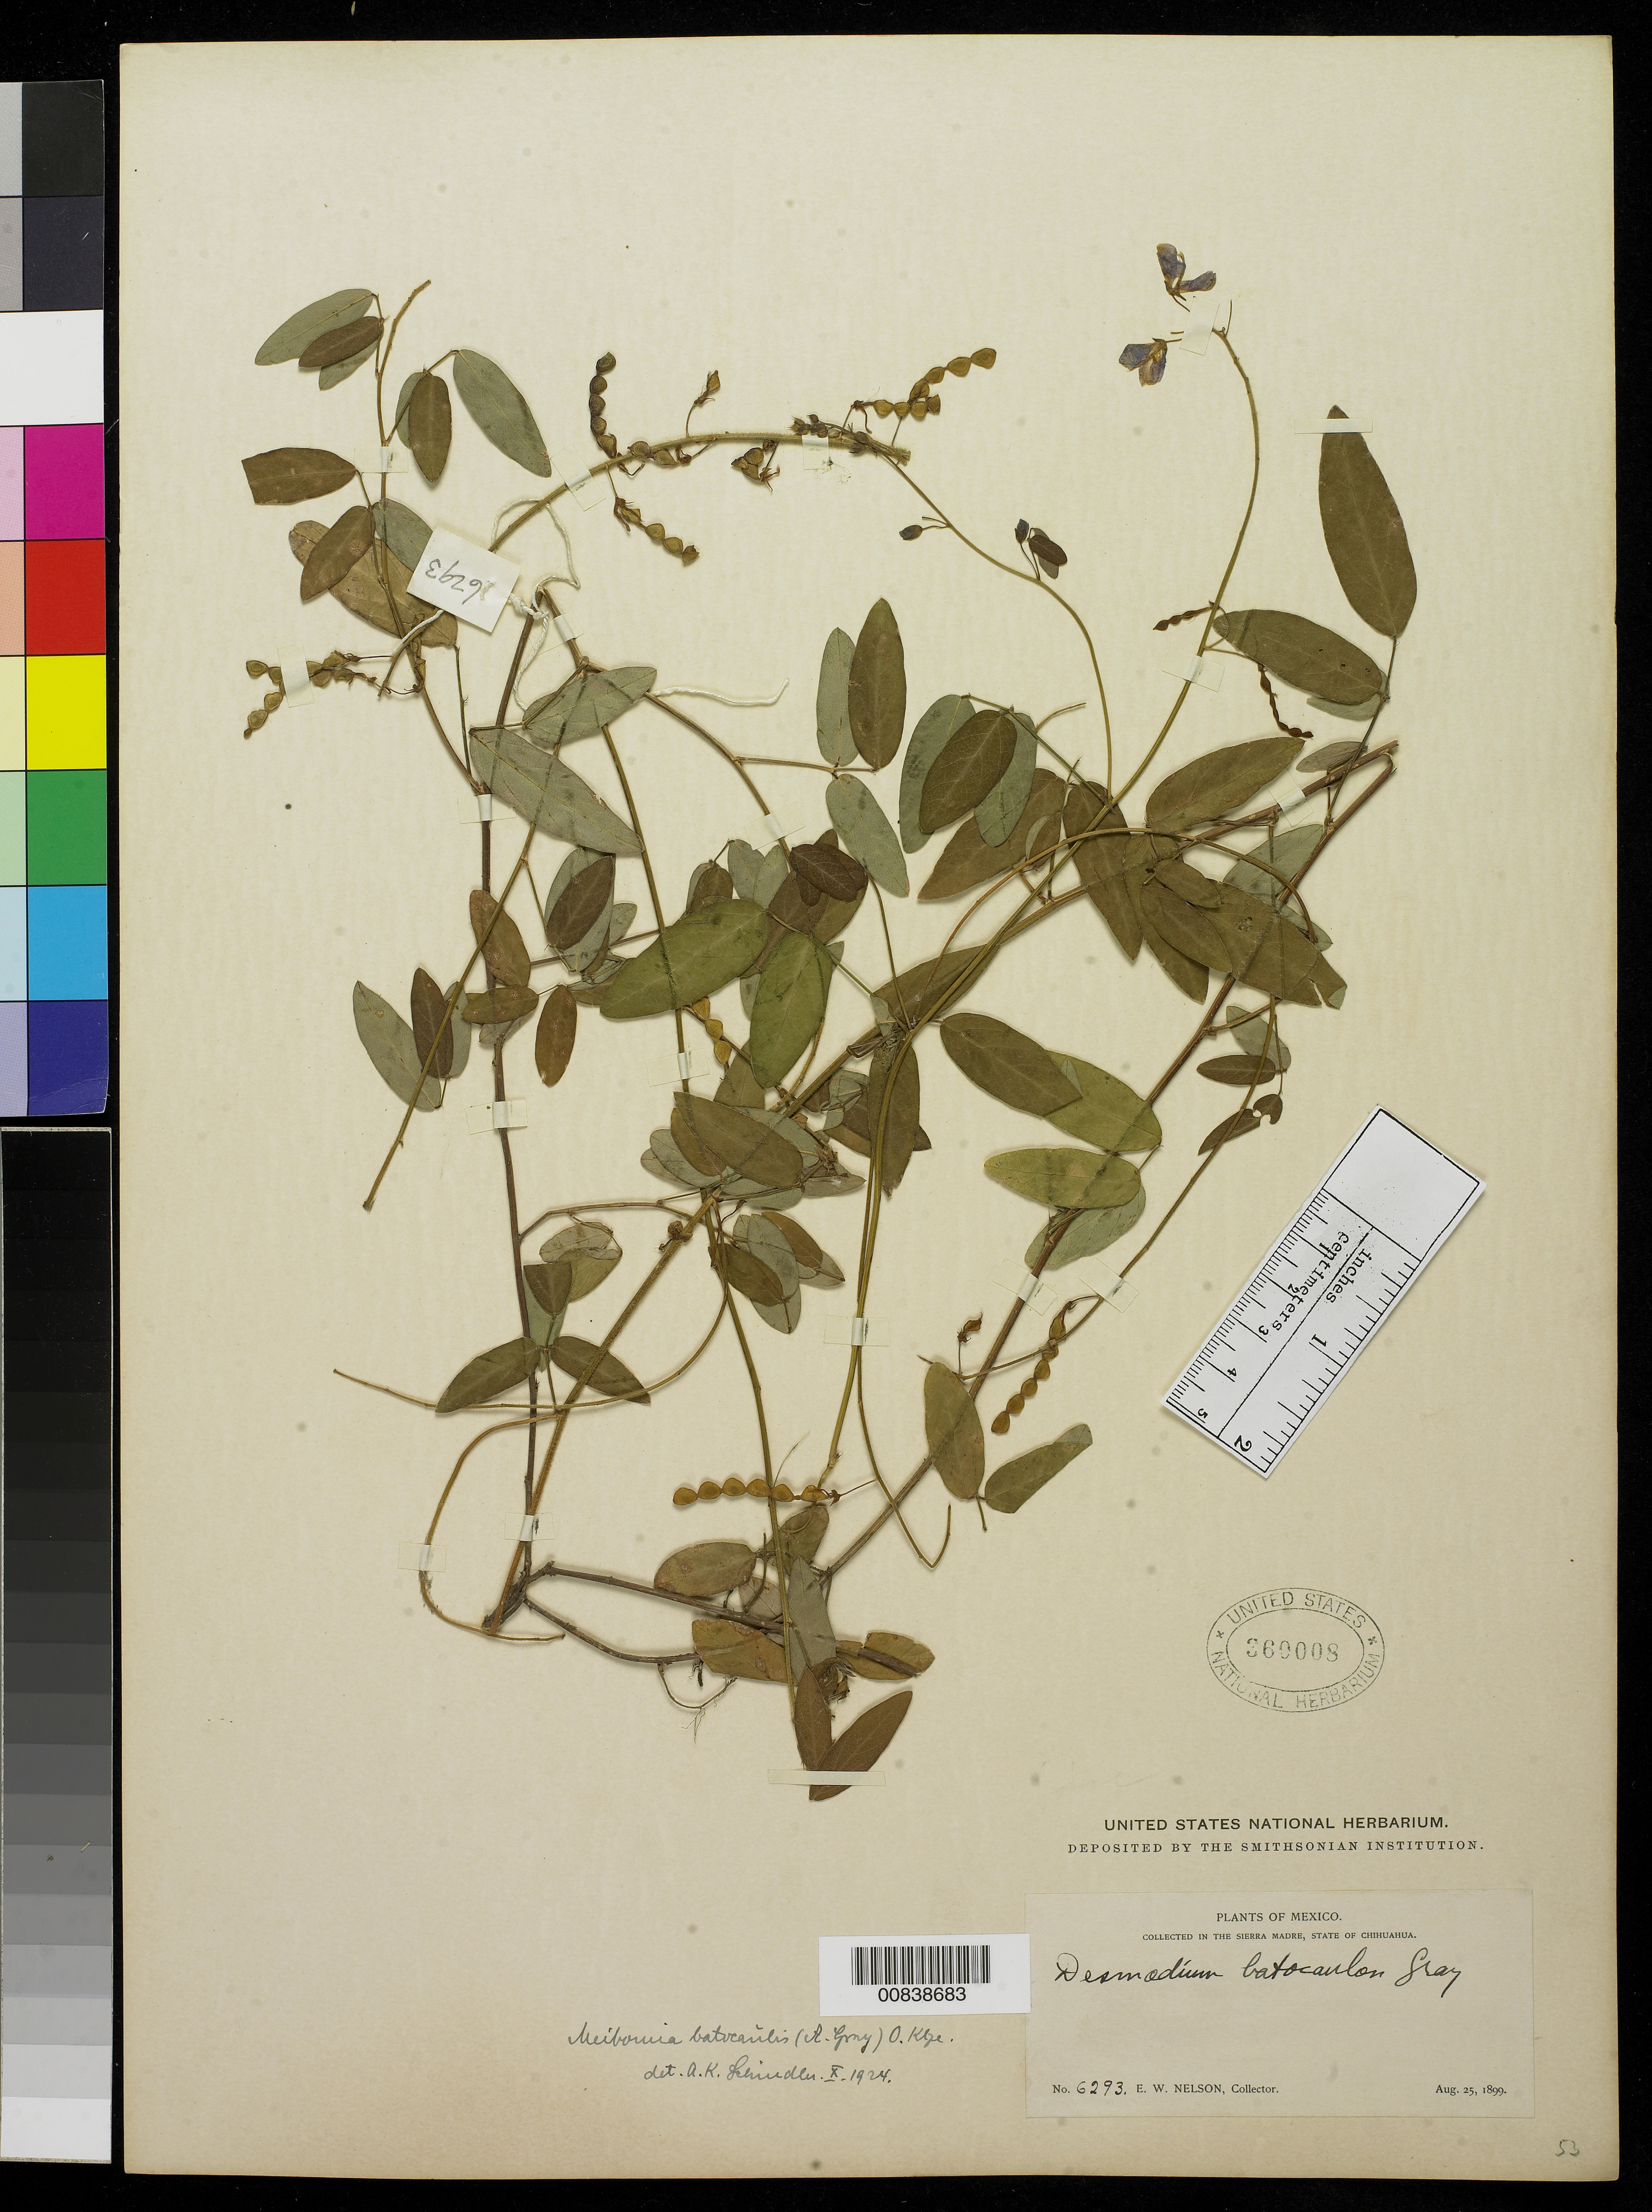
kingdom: Plantae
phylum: Tracheophyta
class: Magnoliopsida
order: Fabales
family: Fabaceae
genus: Desmodium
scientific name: Desmodium batocaulon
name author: A. Gray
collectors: E. W. Nelson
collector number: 6293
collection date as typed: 25 Aug 1899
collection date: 1899-08-25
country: Mexico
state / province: Chihuahua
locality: Sierra Madre, Chihuahua.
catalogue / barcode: US 360008